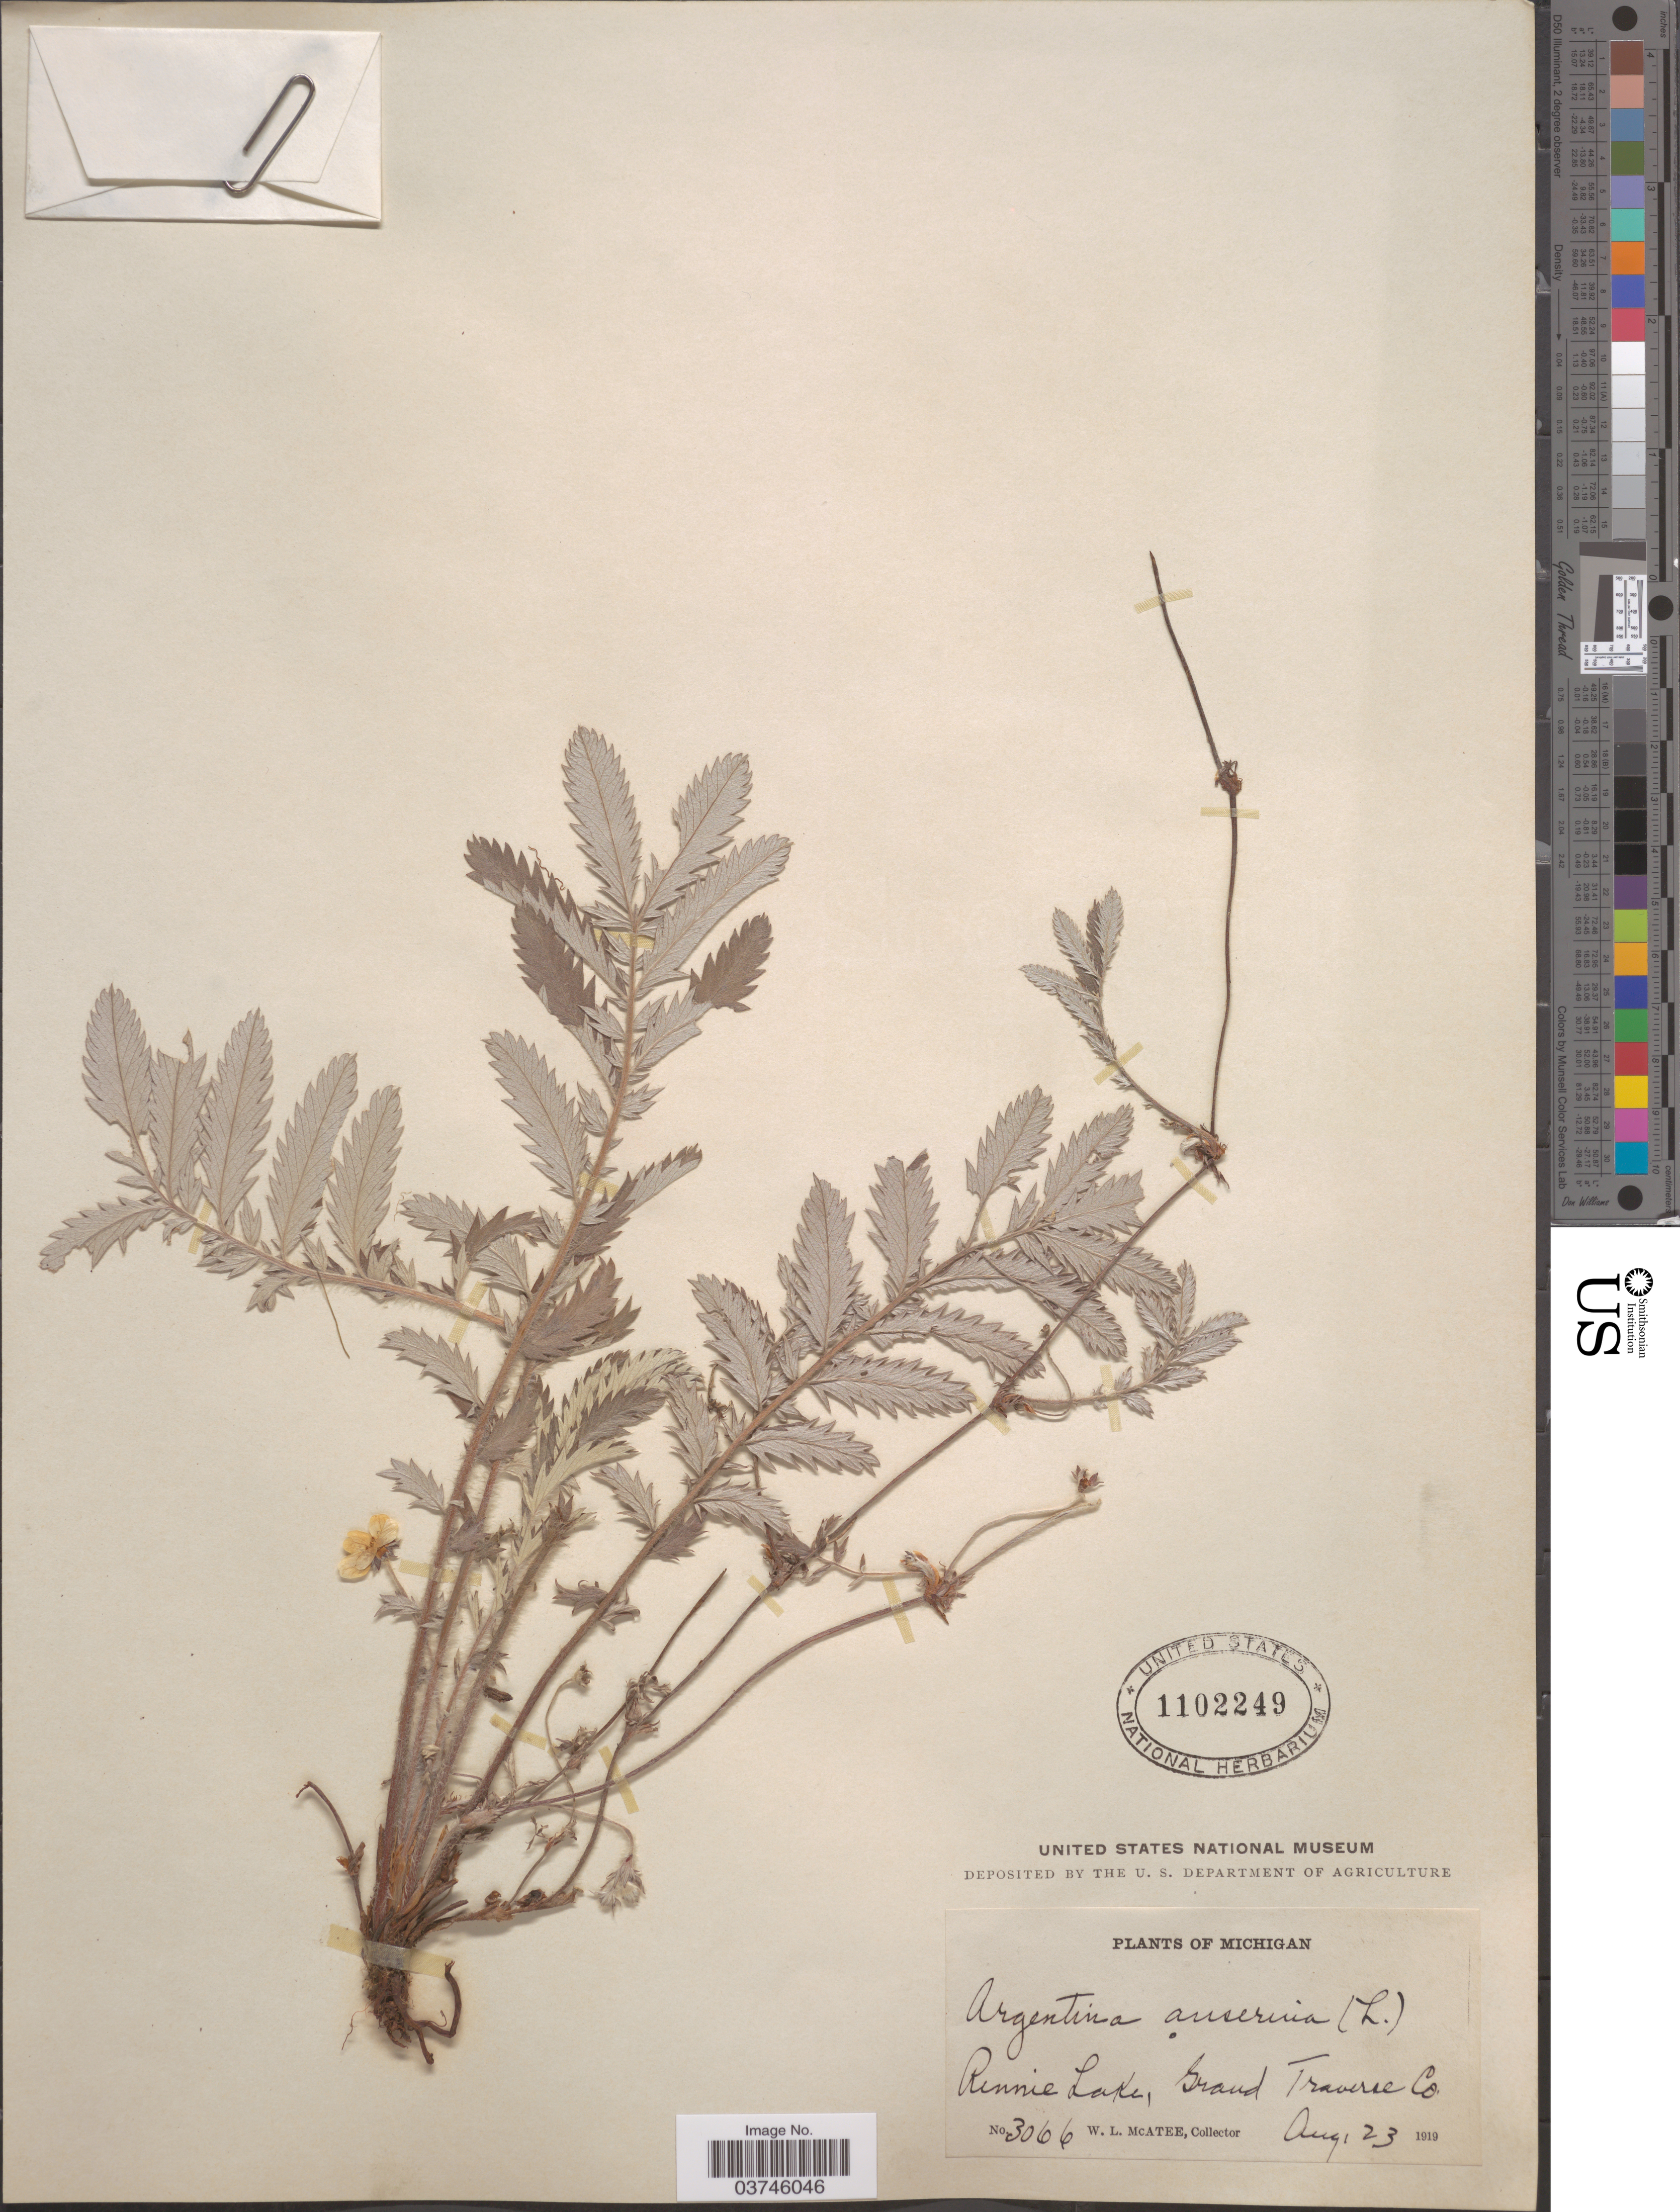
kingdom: Plantae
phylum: Tracheophyta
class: Magnoliopsida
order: Rosales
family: Rosaceae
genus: Argentina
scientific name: Argentina anserina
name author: (L.) Rydb.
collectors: W. McAtee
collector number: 3066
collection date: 1919-08-23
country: United States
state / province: Michigan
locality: Rennie Lake, Grand Traverse Co.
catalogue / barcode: US 1102249